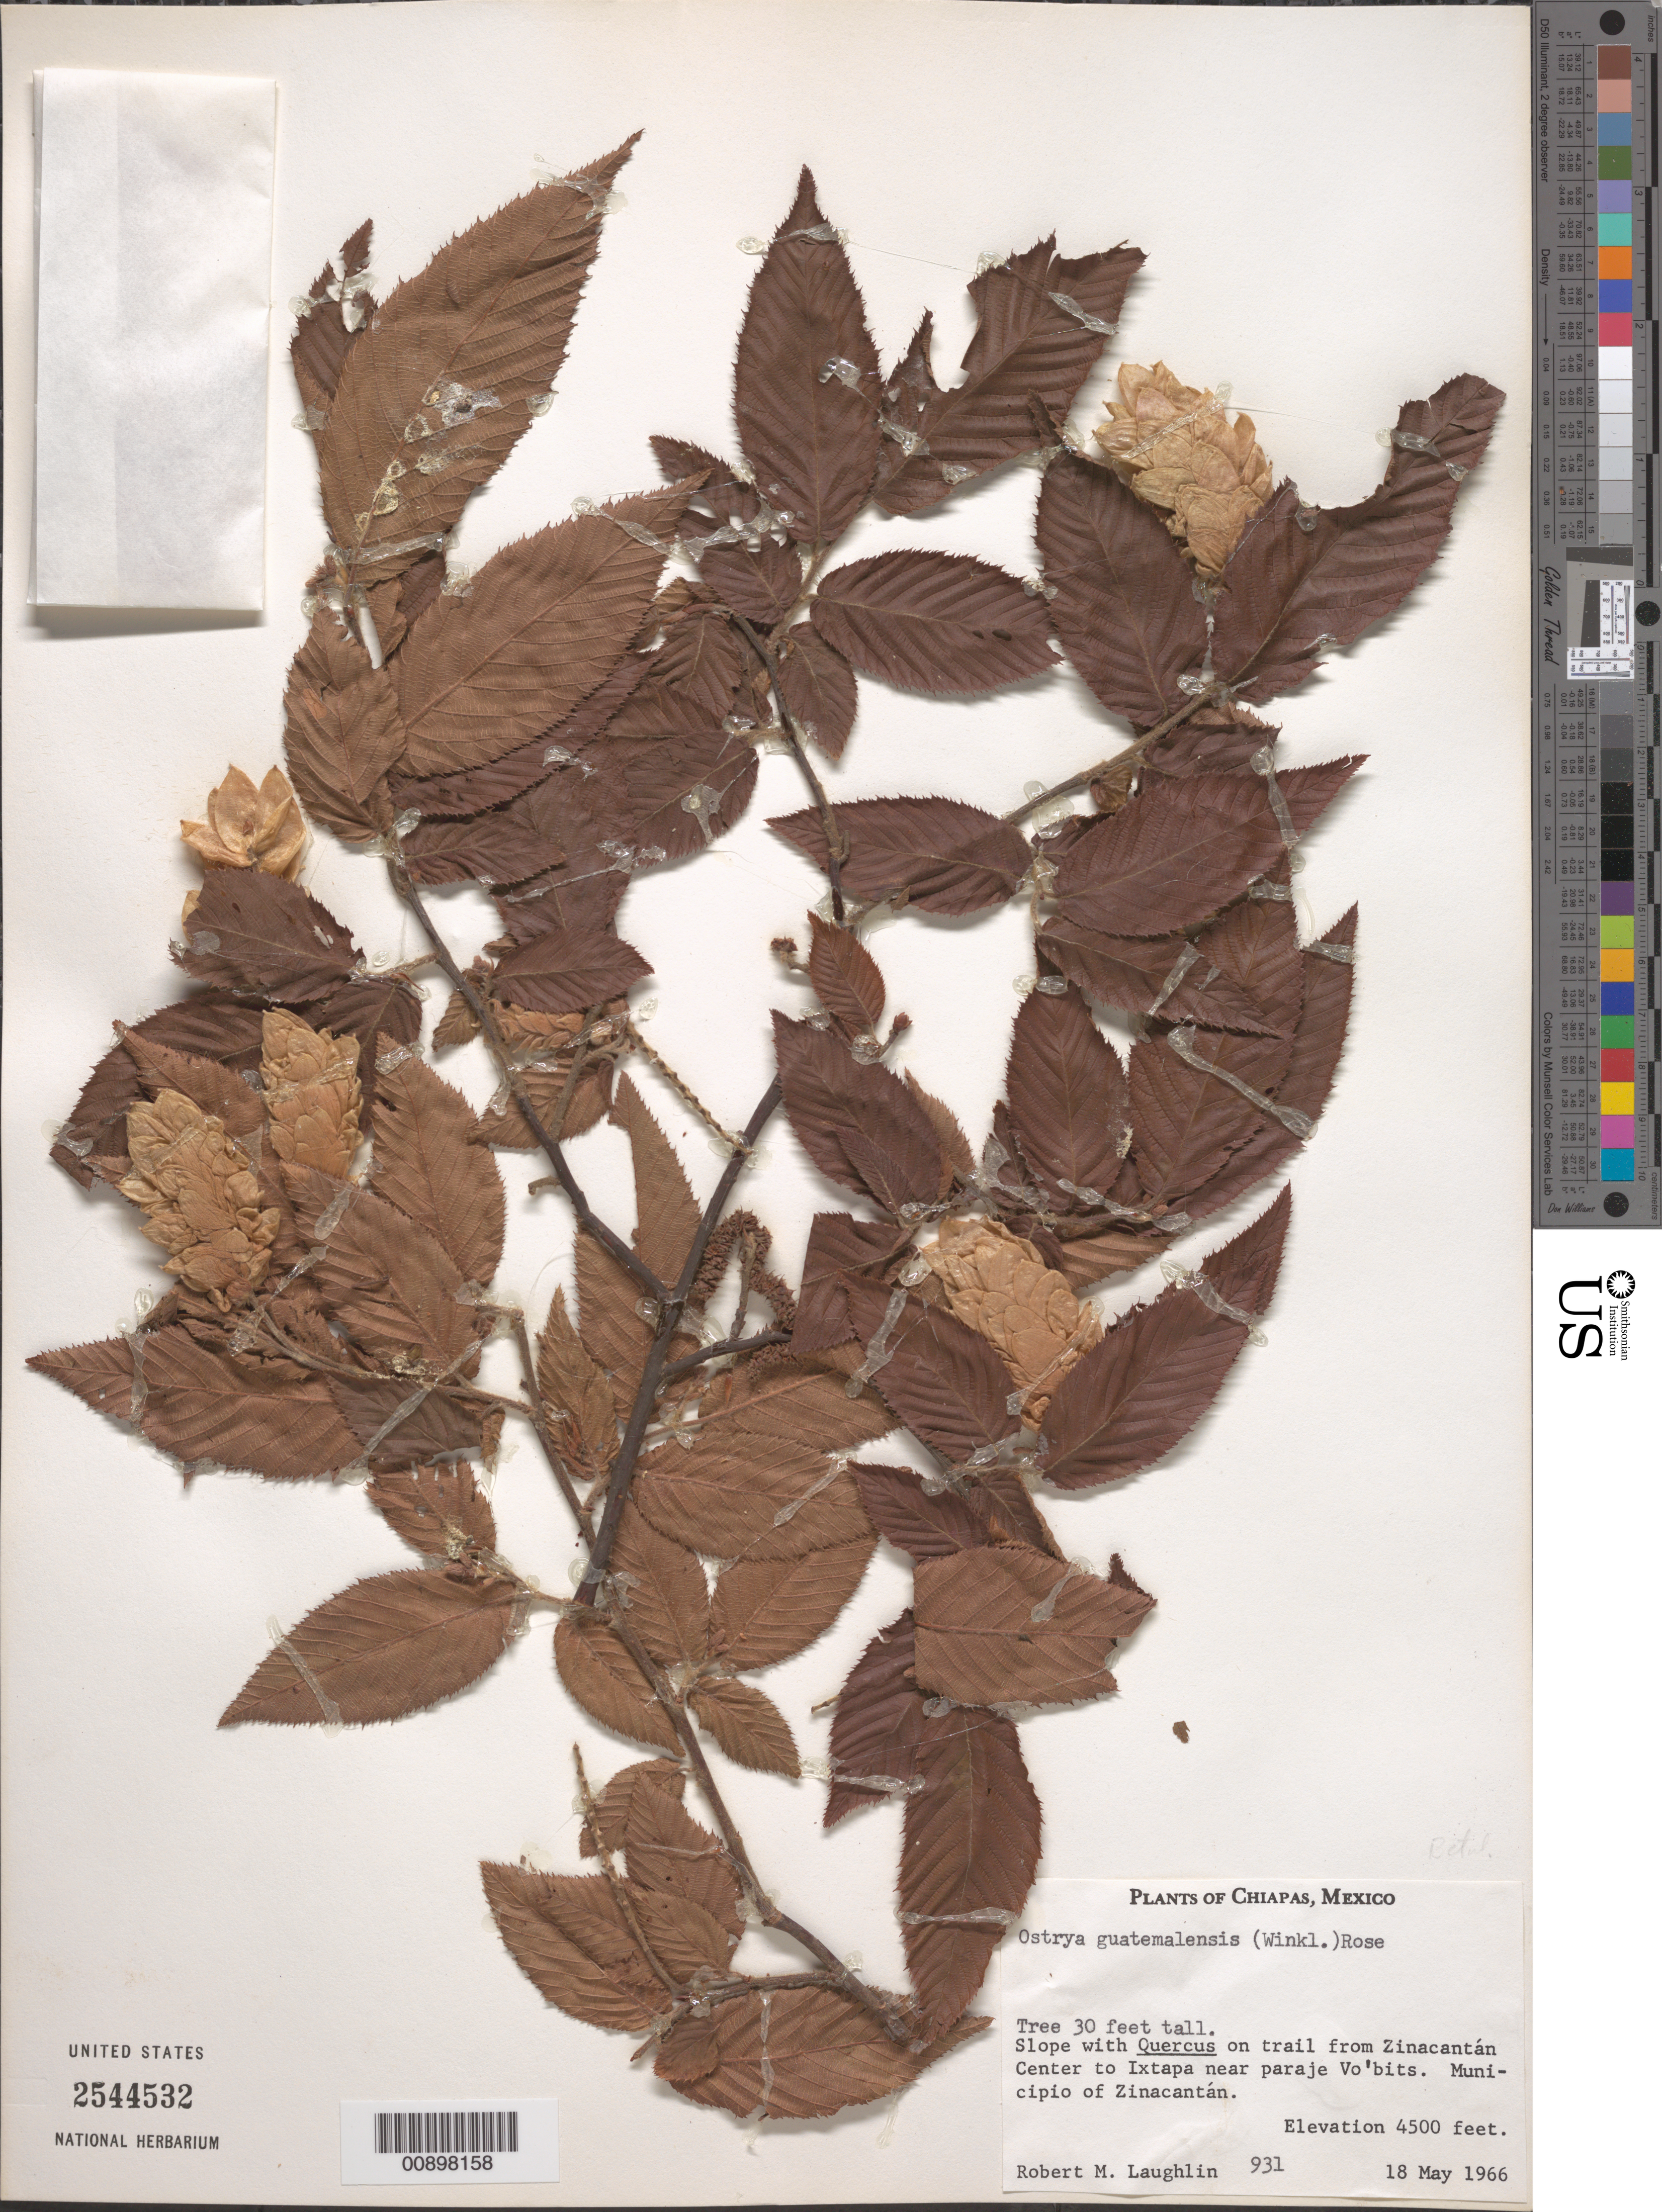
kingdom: Plantae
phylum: Tracheophyta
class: Magnoliopsida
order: Fagales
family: Betulaceae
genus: Ostrya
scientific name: Ostrya guatemalensis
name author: (H.J.P. Winkl.) Rose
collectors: R. M. Laughlin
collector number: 931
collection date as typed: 18 May 1966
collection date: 1966-05-18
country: Mexico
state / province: Chiapas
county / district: Zinacantán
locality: Trail from Zinacantán Center to Ixtapa near paraje Vo'bits. Municipio of Zinacantán, Chiapas.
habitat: Slope with Quercus on trail.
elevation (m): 1372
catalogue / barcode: US 2544532